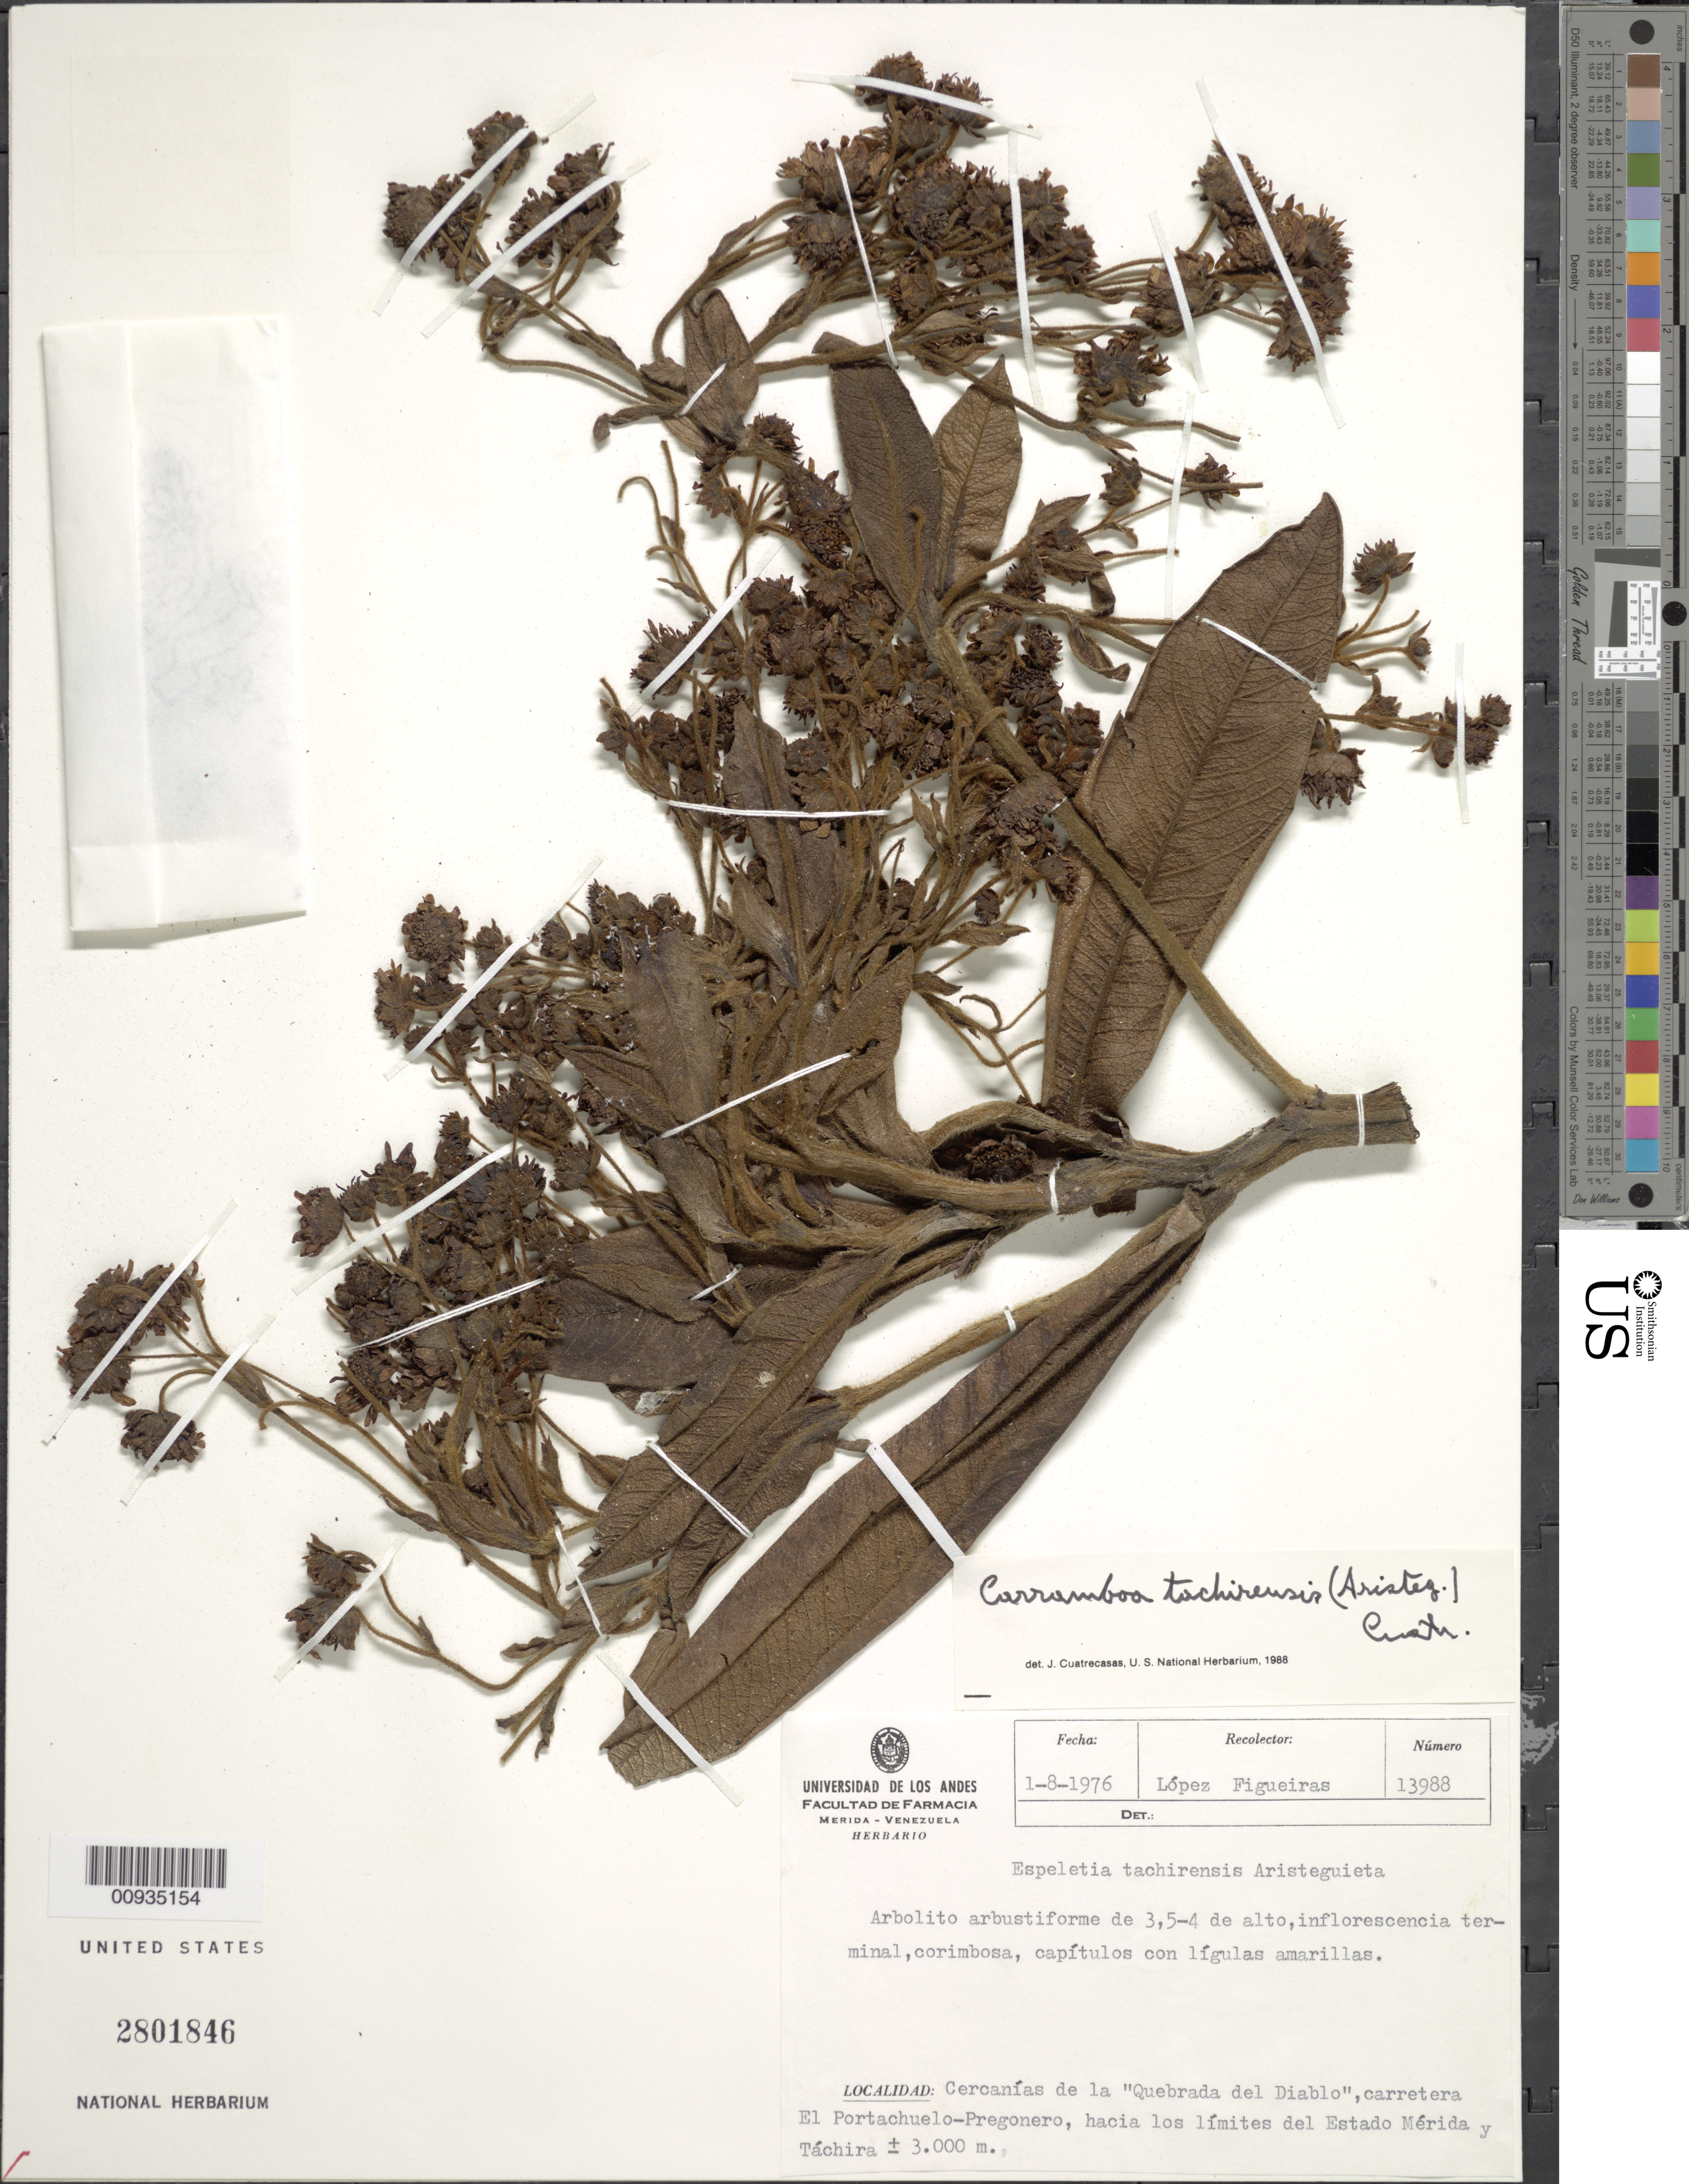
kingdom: Plantae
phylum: Tracheophyta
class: Magnoliopsida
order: Asterales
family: Asteraceae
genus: Carramboa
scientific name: Carramboa tachirensis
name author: (Aristeg.) Cuatrec.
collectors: M. López Figueiras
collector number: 13988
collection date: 1976-08-01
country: Venezuela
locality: Cercanias de la Quebrada del Diablo, carretera El Portachuelo-Pregonero, hacia los limites del Estado Merida y Tachira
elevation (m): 3000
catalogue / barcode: US 2801846